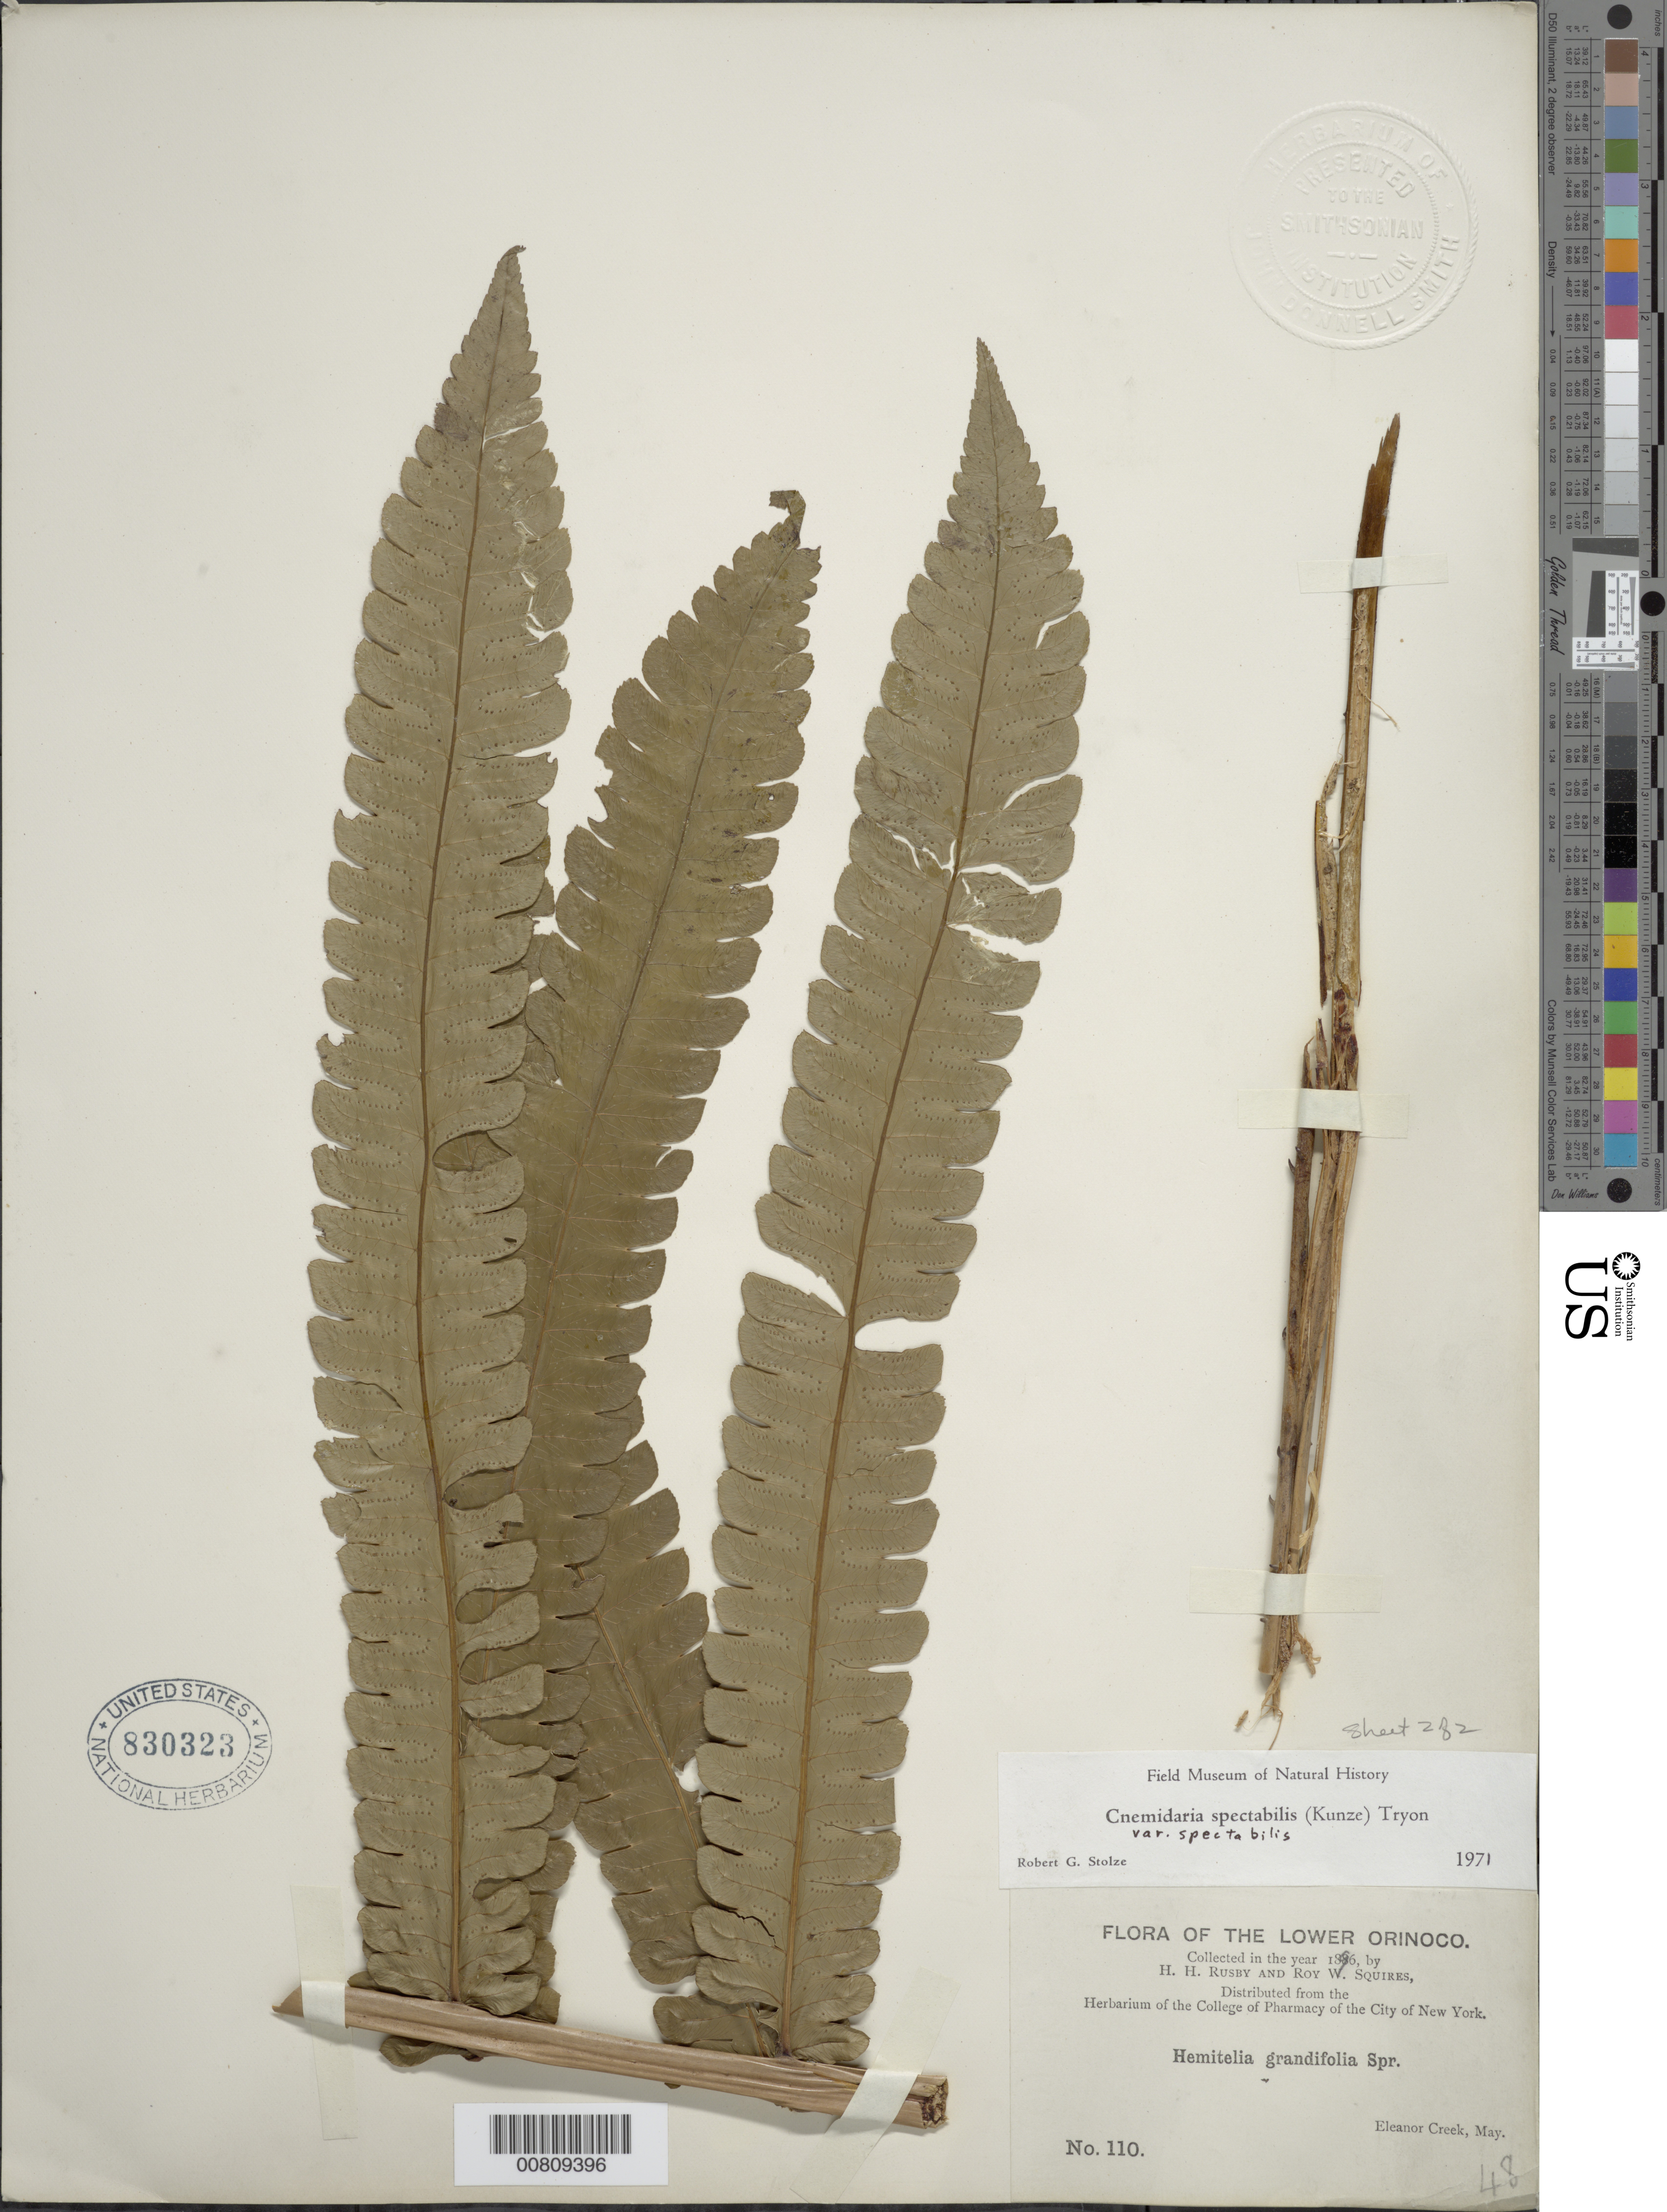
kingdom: Plantae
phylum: Tracheophyta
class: Polypodiopsida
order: Cyatheales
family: Cyatheaceae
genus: Cyathea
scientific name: Cyathea spectabilis var. spectabilis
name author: (Kunze) Domin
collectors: H. H. Rusby & R. Squires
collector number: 110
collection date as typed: May 1896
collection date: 1896-05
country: Venezuela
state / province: Delta Amacuro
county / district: Antonio Díaz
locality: Lower Orinoco, Eleanor Creek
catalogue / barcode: US 830323